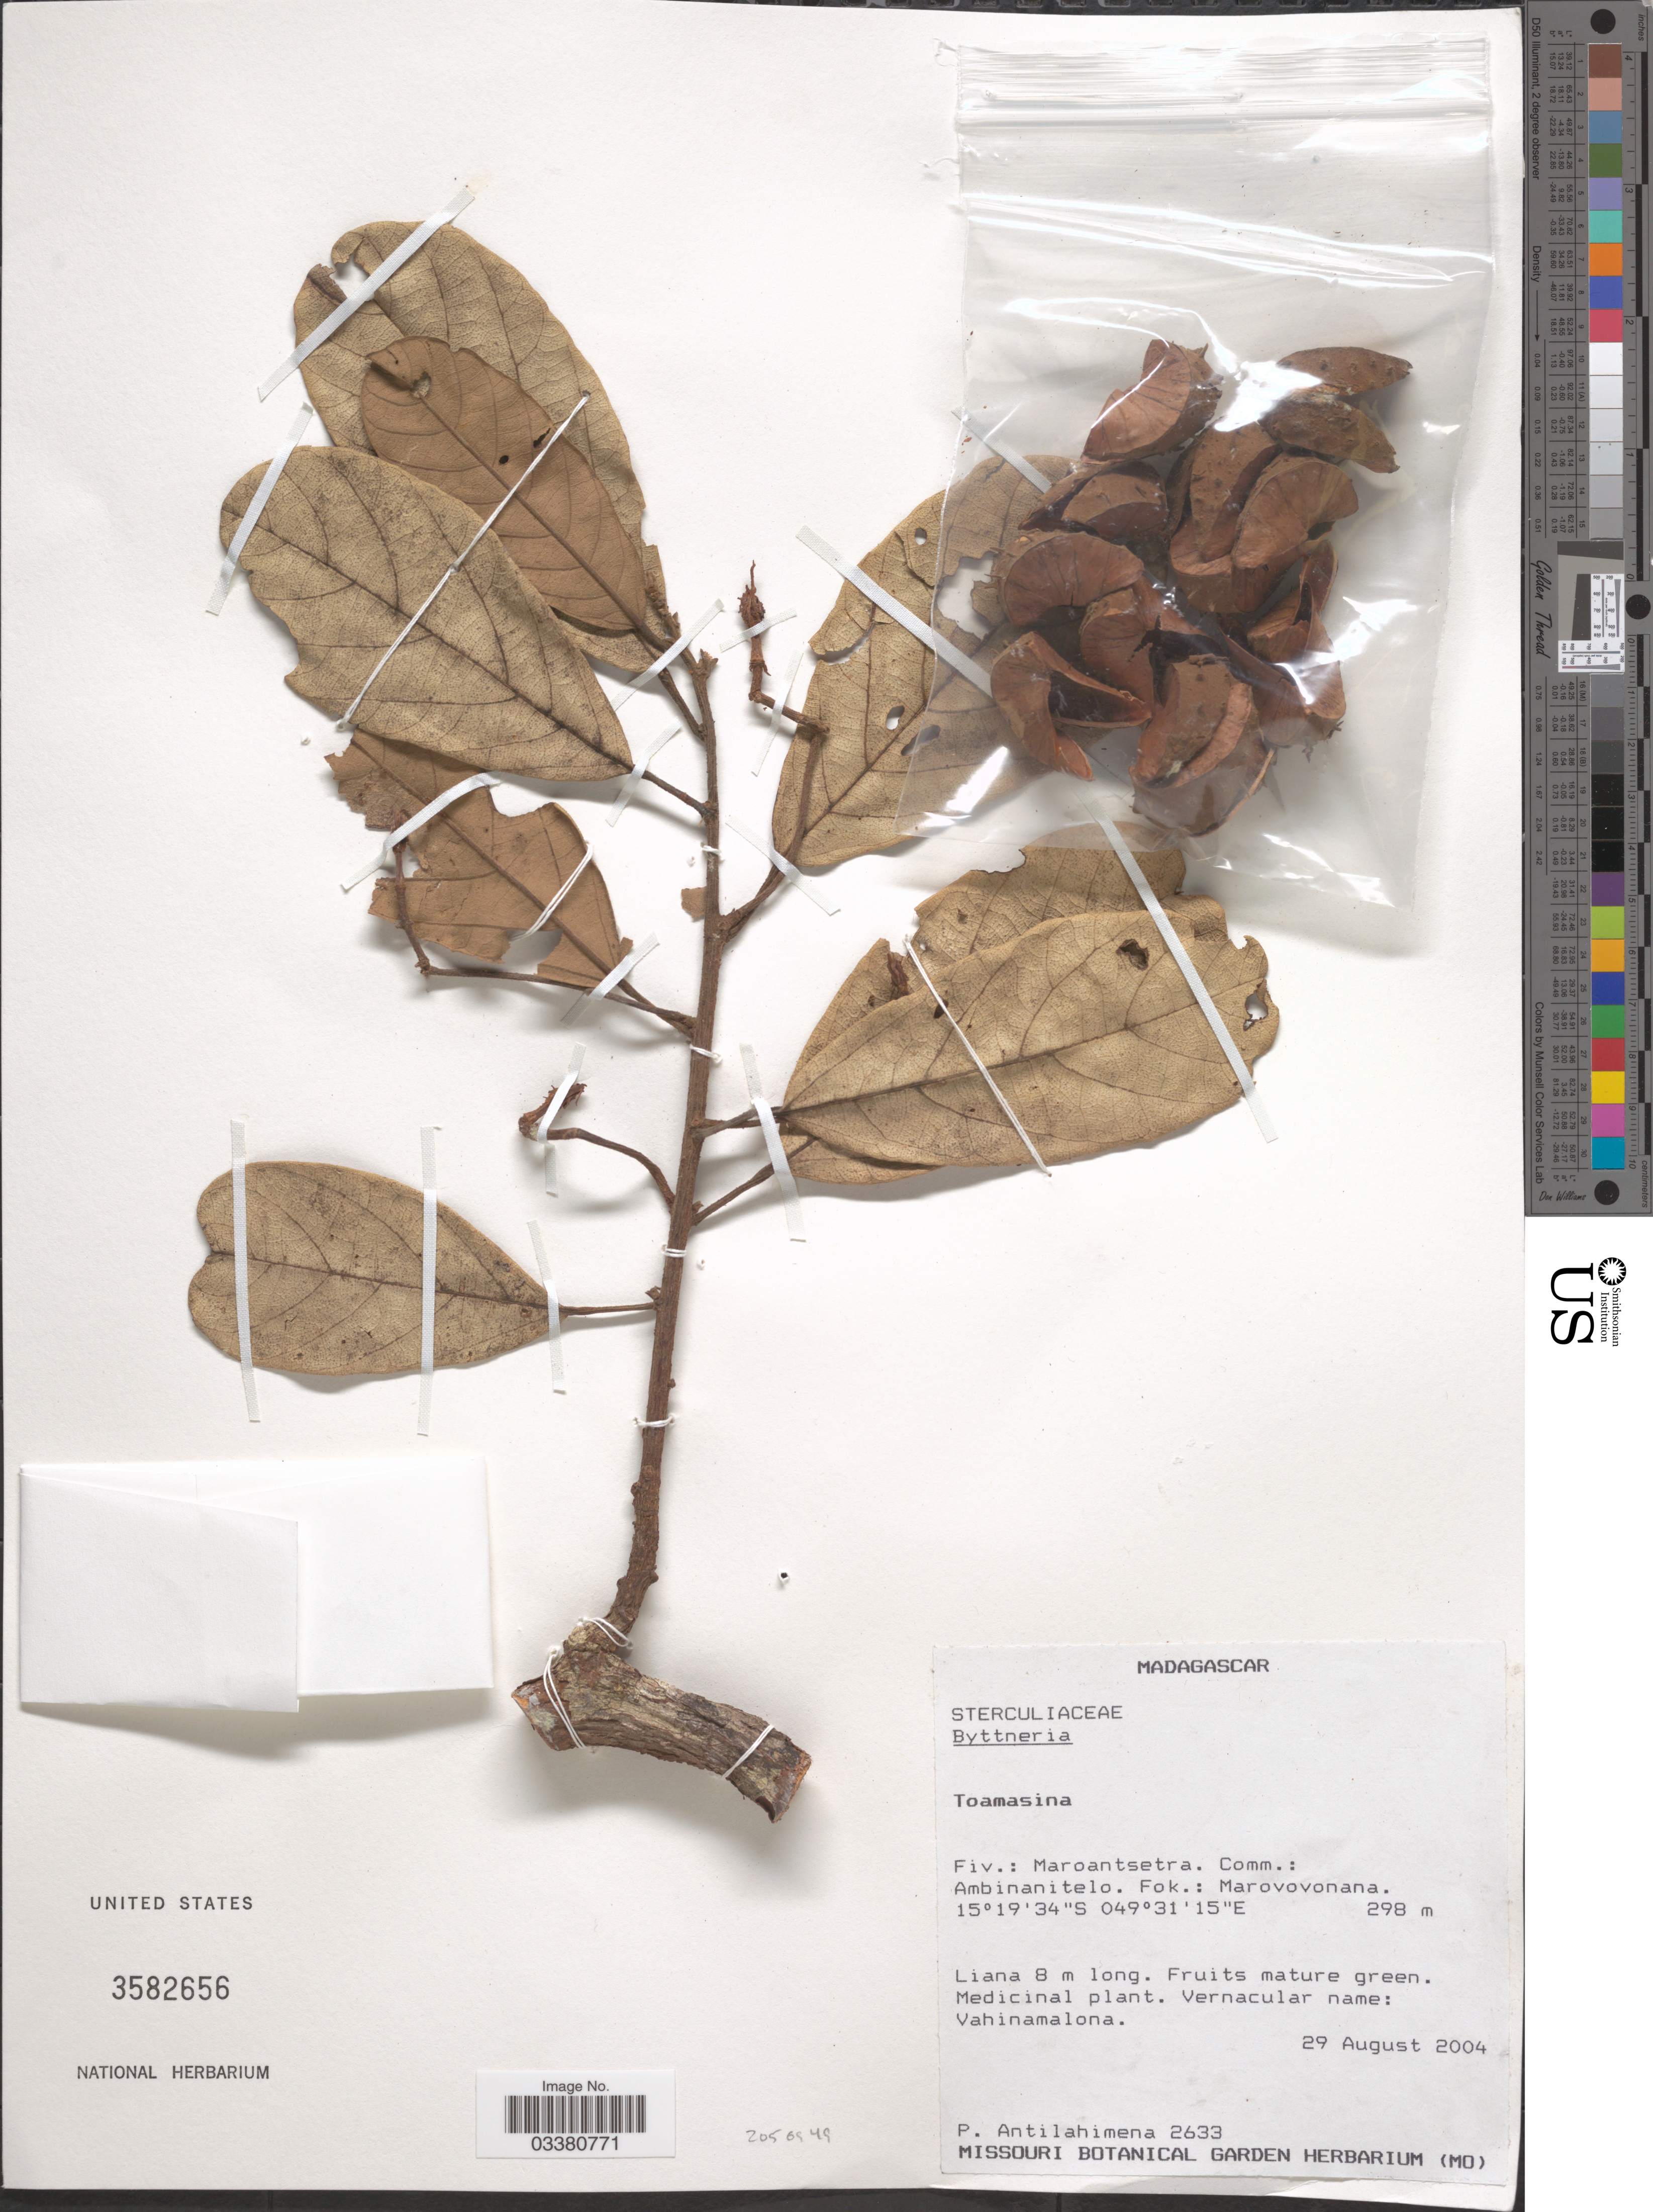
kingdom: Plantae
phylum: Tracheophyta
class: Magnoliopsida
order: Malvales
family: Malvaceae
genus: Byttneria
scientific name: Byttneria sp.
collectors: P. Antilahimena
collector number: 2633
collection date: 2004-08-29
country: Madagascar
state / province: Analanjirofo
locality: Fiv.: Maroantsetra. Comm.: Ambinanitelo. Fok.: Marovovonana.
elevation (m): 298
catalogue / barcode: US 3582656